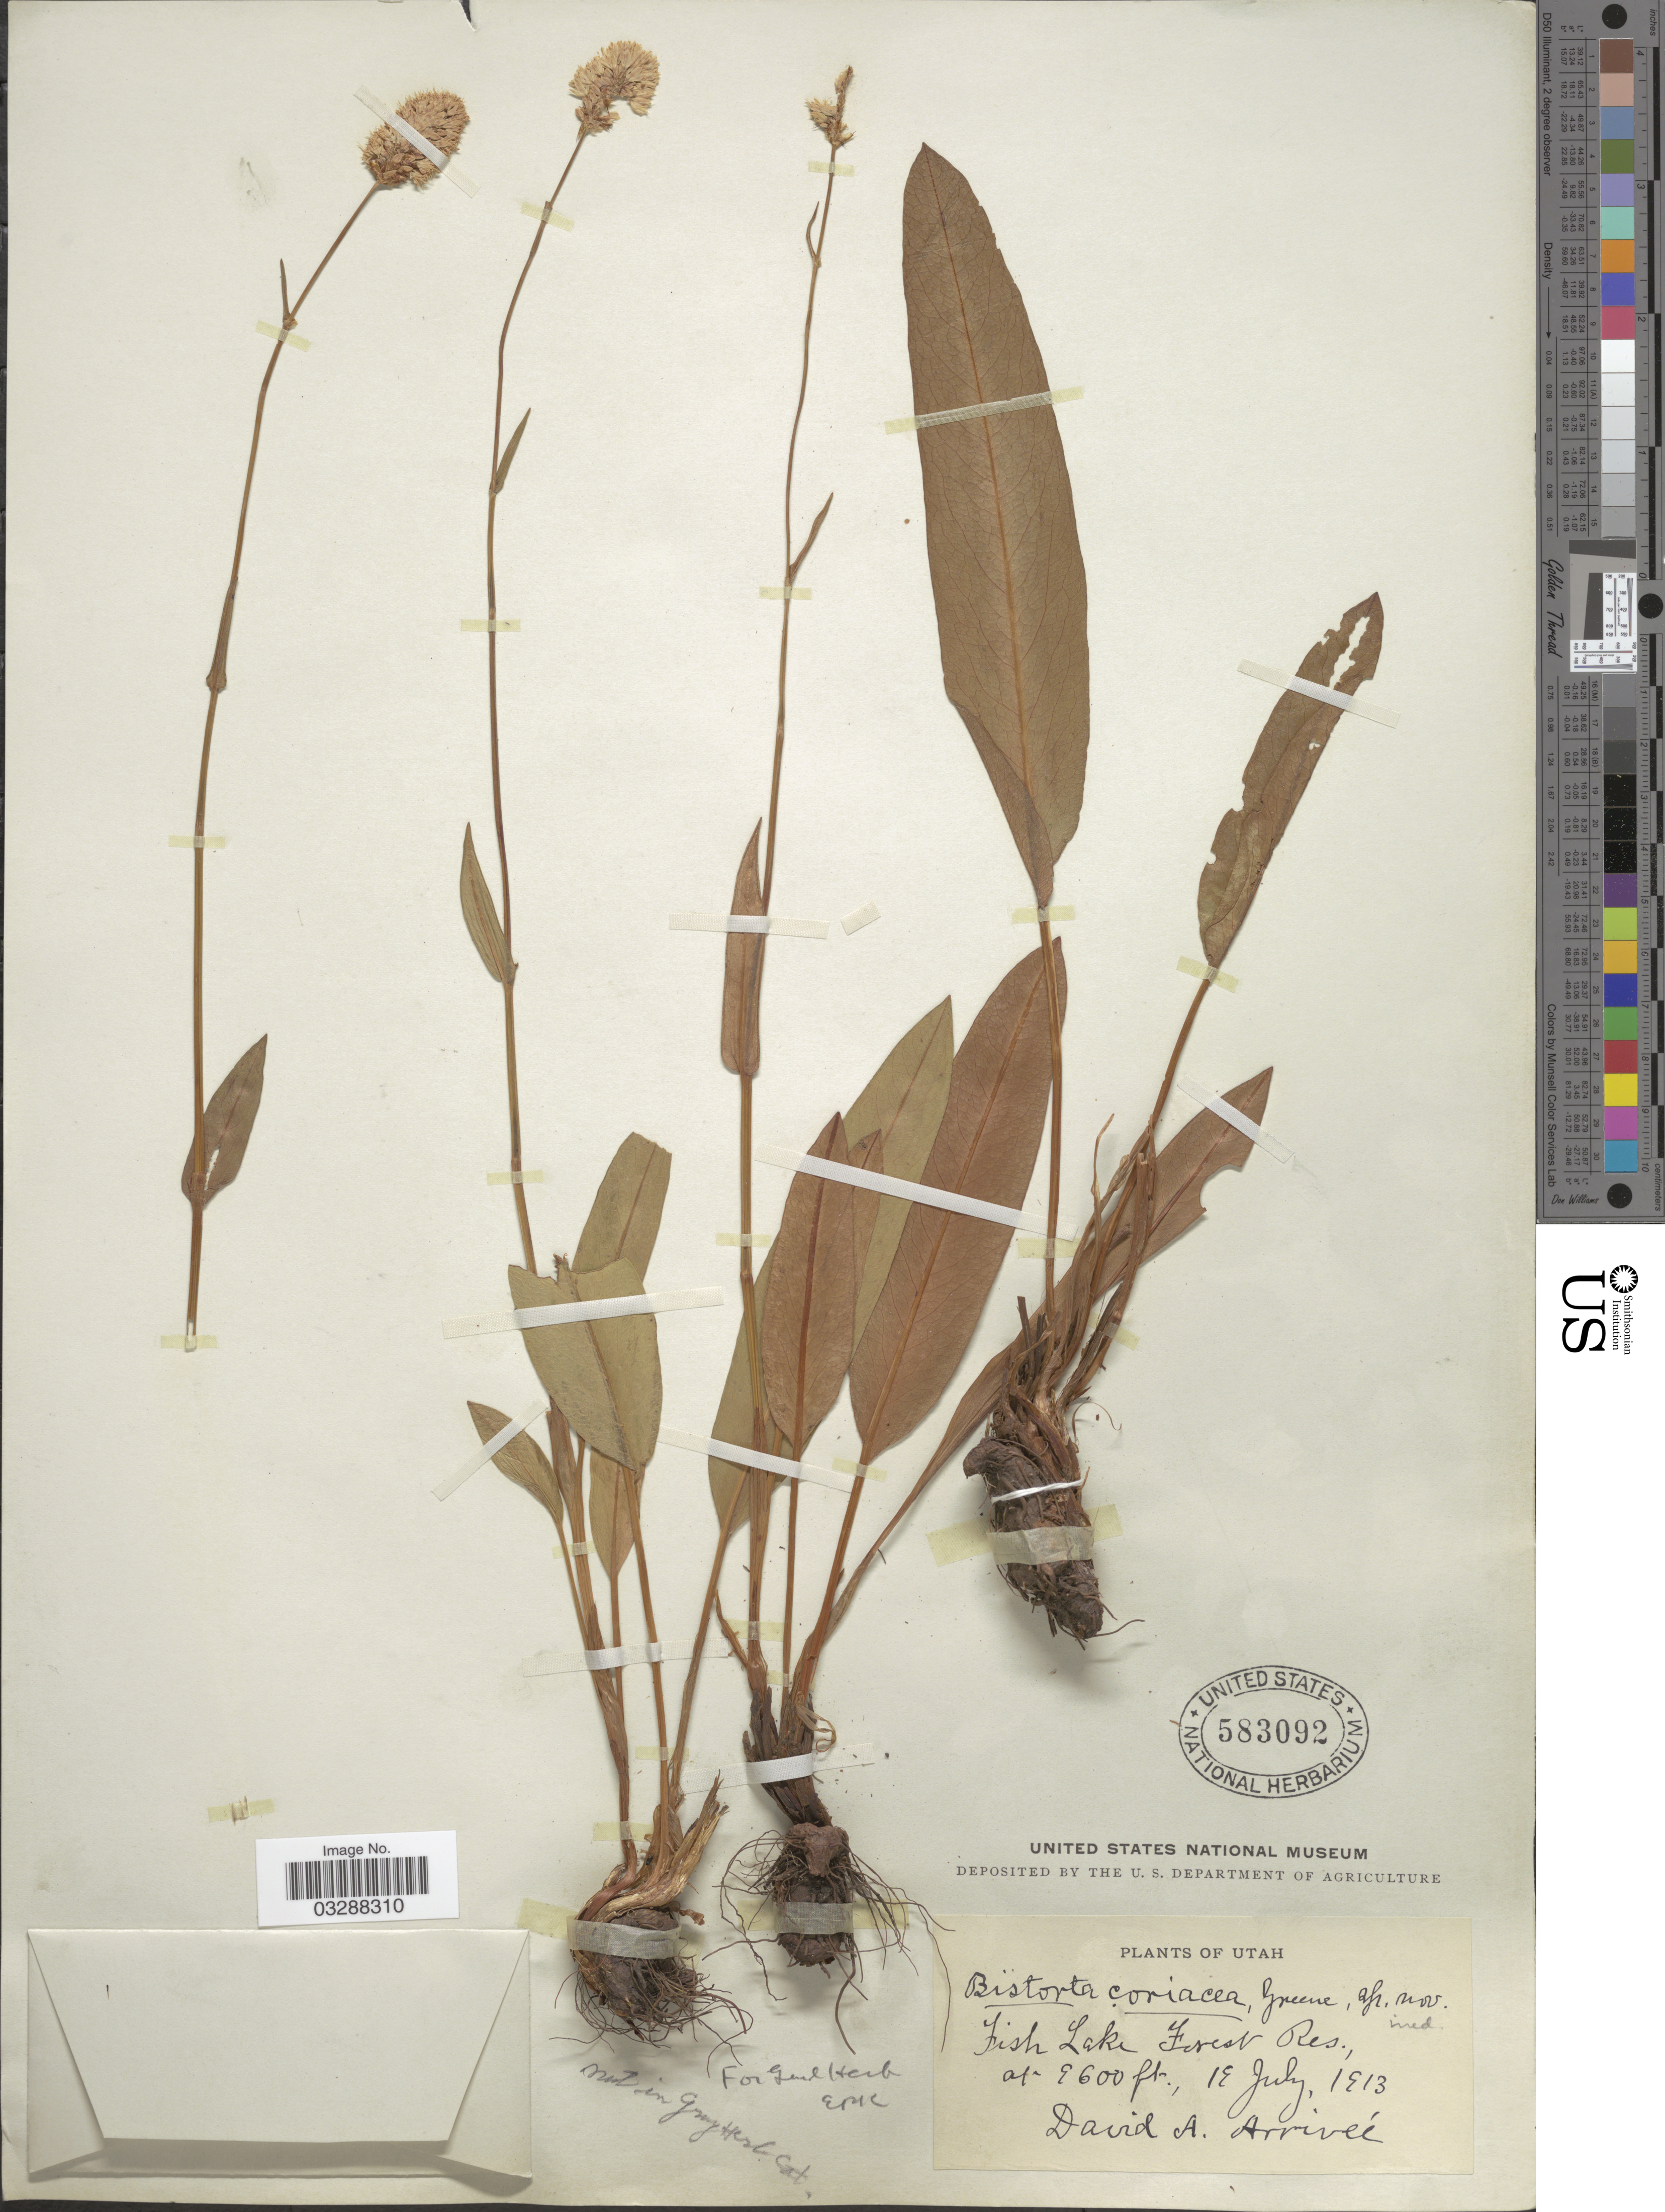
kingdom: Plantae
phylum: Tracheophyta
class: Magnoliopsida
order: Caryophyllales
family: Polygonaceae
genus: Bistorta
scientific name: Bistorta bistortoides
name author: (Pursh) Small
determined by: Strong, Mark T., (BOT), Smithsonian Institution - National Museum of Natural History (UNITED STATES)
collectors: D. Arrivee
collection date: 1913-07-19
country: United States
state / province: Utah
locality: Fish Lake Forest Res.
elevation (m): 2926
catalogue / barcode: US 583092